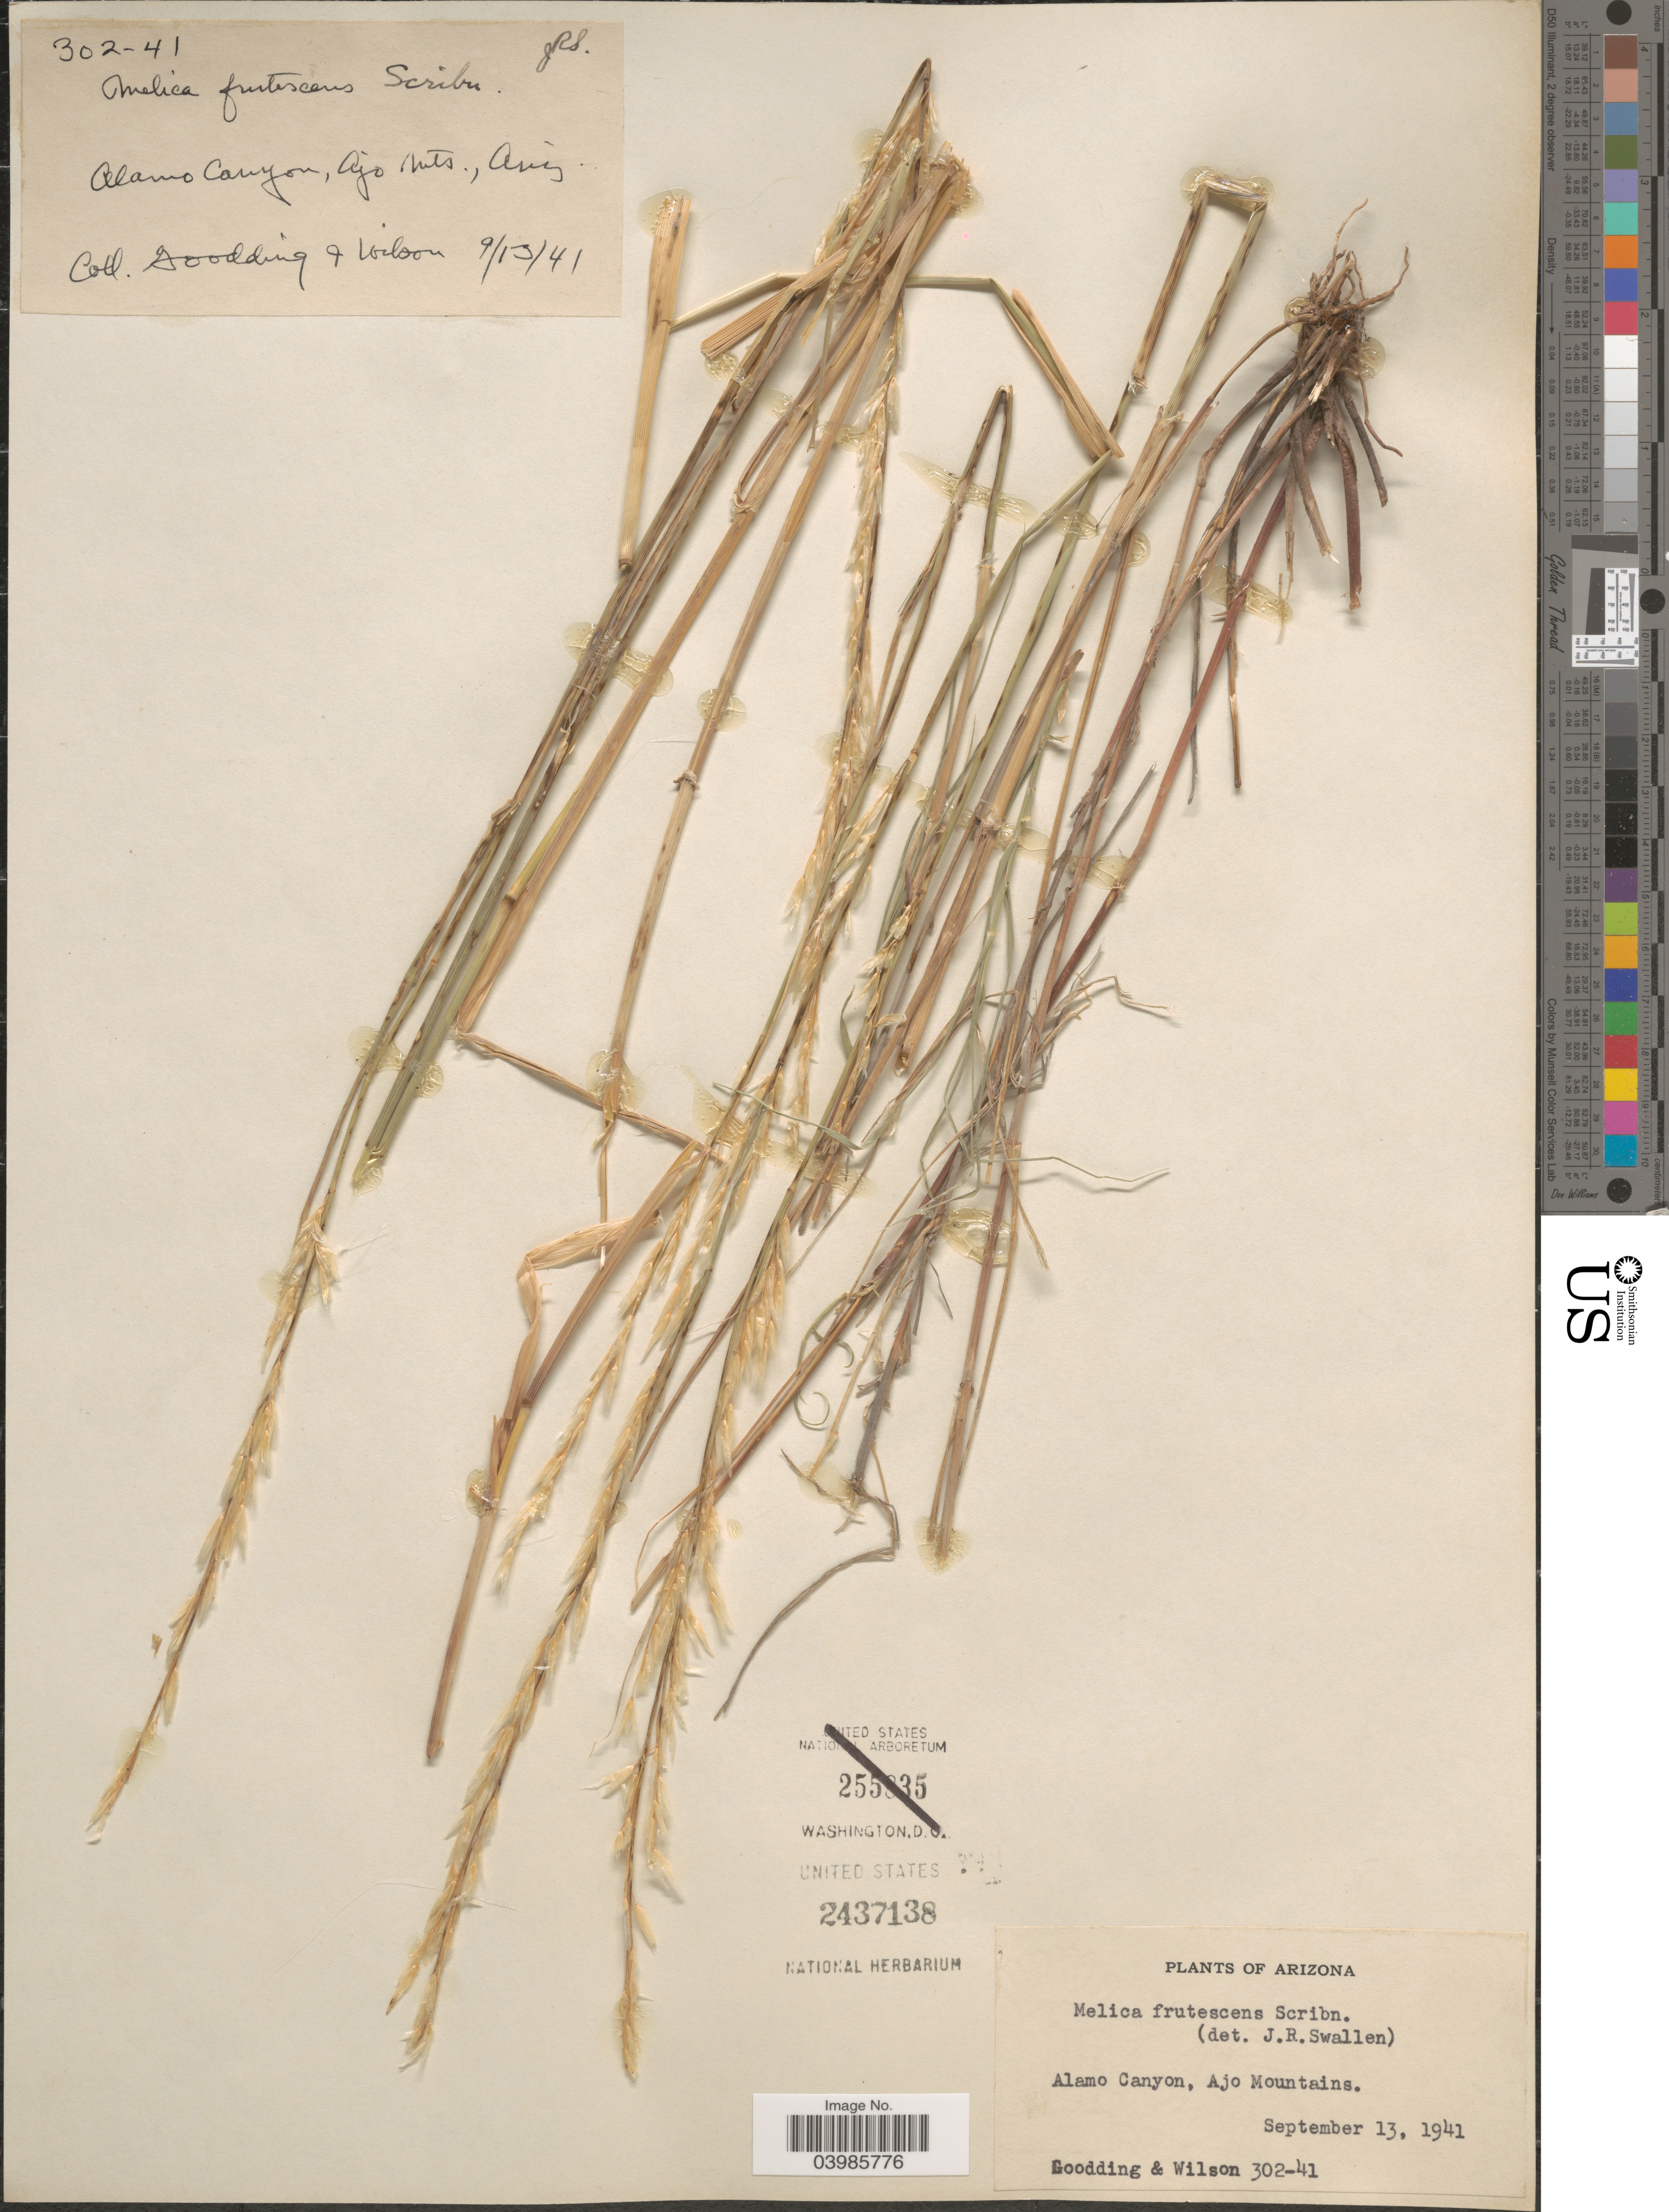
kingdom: Plantae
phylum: Tracheophyta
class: Liliopsida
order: Poales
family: Poaceae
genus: Melica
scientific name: Melica frutescens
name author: Scribn.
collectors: Goodding & -- Wilson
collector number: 302-41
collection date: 1941-09-13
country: United States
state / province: Arizona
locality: Alamo Canyon, Ajo Mountains.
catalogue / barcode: US 2437138